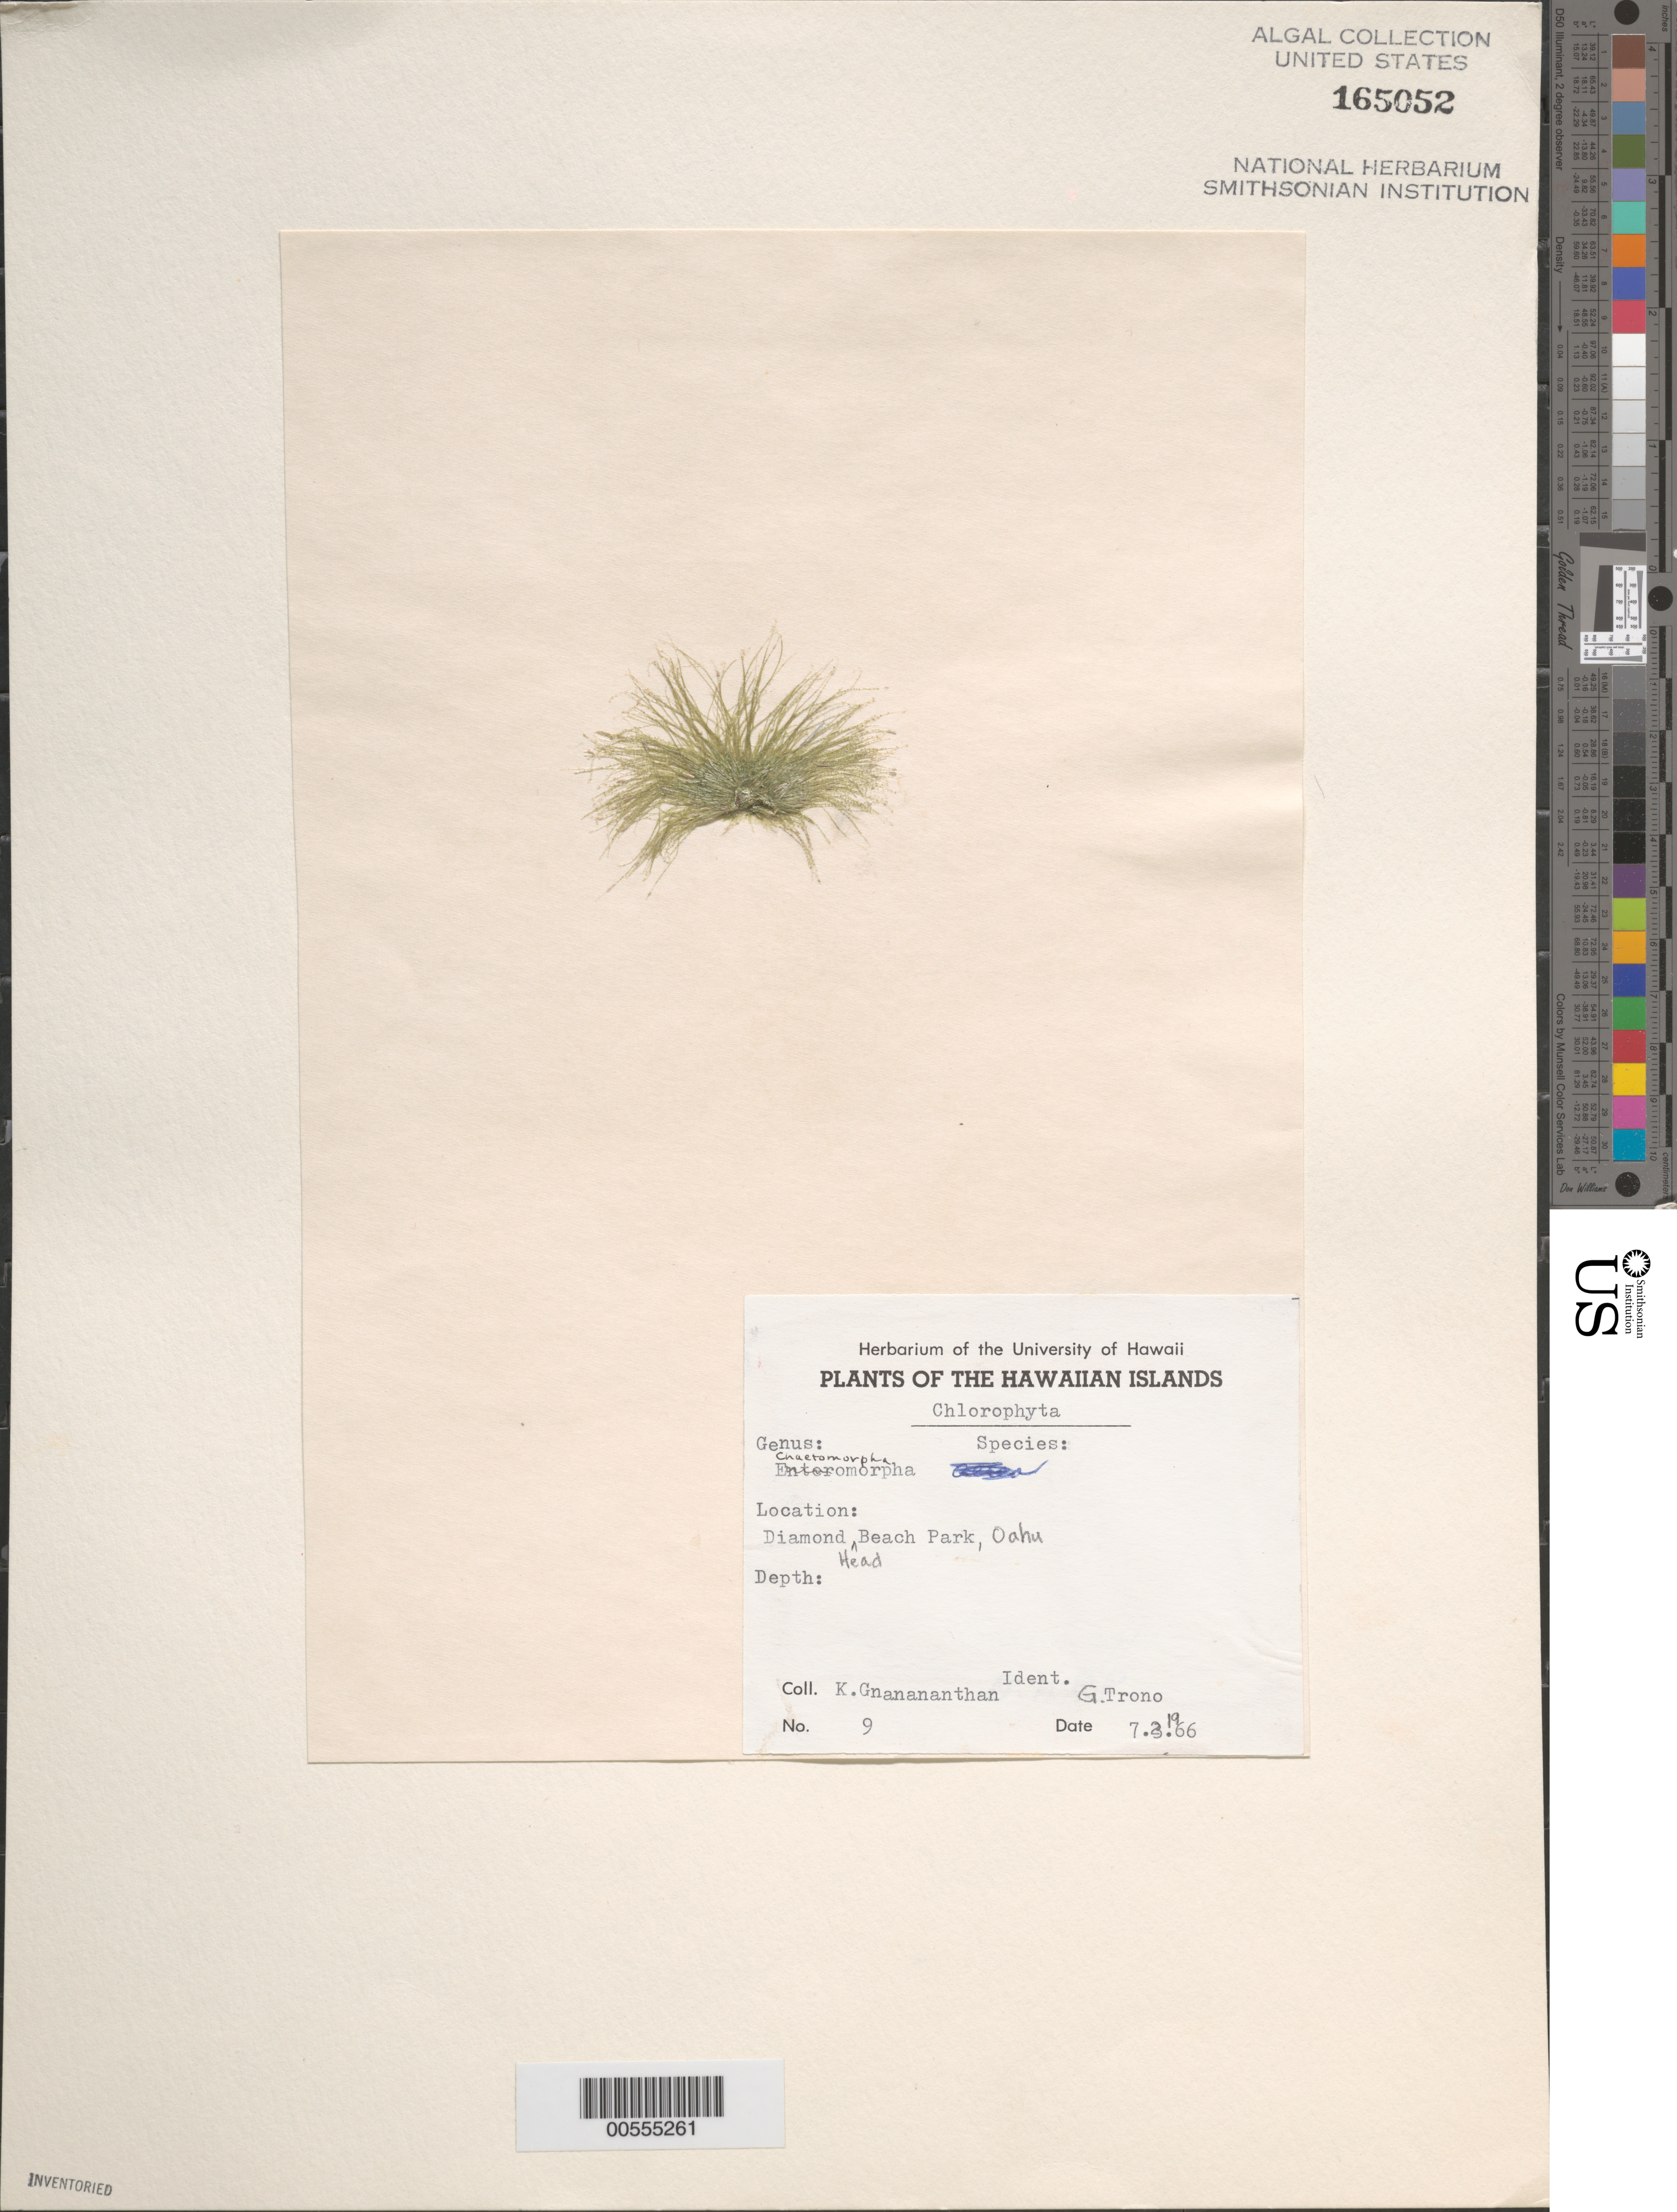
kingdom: Plantae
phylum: Chlorophyta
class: Ulvophyceae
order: Cladophorales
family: Cladophoraceae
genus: Chaetomorpha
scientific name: Chaetomorpha sp.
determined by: Trono, Gavino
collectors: K. Gnanananthan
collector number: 9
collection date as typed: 02 Jul 1966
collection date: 1966-07-02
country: United States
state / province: Hawaii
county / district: Honolulu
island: Oahu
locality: Diamond Head Beach Park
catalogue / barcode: US 165052